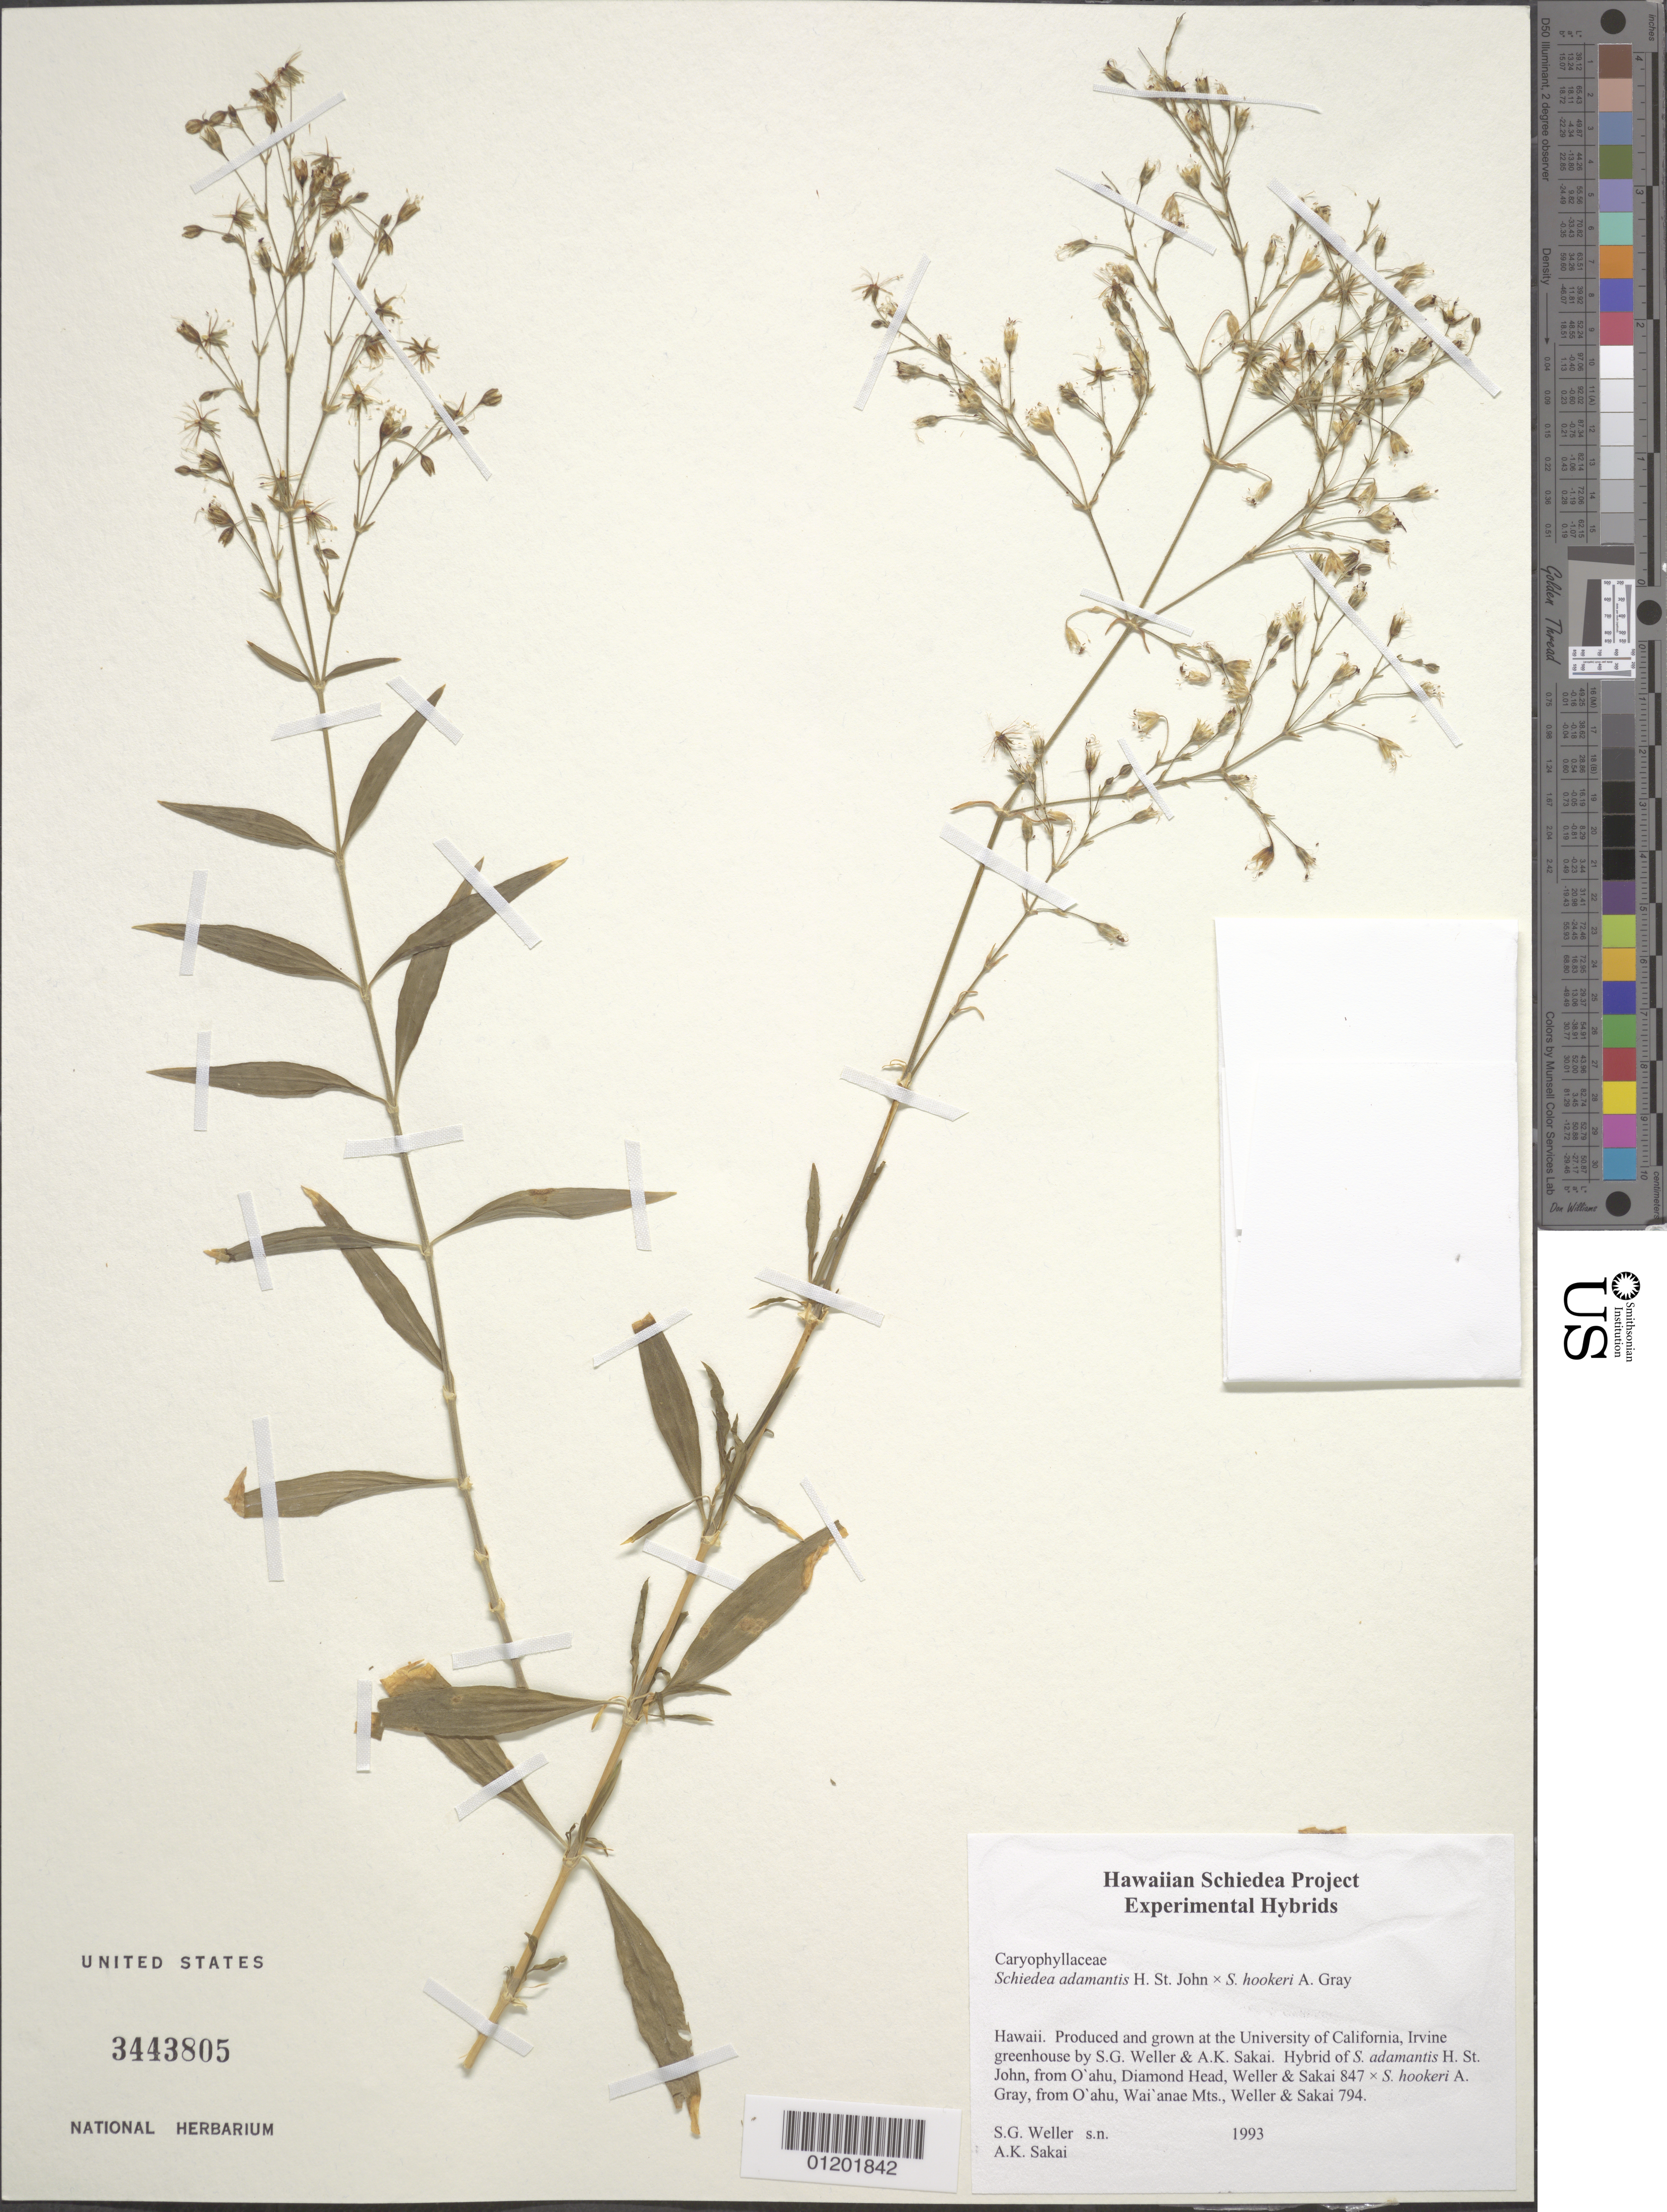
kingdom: Plantae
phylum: Tracheophyta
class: Magnoliopsida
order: Caryophyllales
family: Caryophyllaceae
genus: Schiedea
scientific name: Schiedea adamantis x S. hookeri A. Gray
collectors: S. G. Weller & A. Sakai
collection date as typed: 1993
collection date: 1993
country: United States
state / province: California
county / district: Orange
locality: University of California, Irvine greenhouse.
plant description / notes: Hybrid of S. adamantis H. St. John [from O'ahu, Diamond Head, Weller & Sakai 847] × S. hookeri A. Gray [from O'ahu, Wai'anae Mts., Weller & Sakai 794].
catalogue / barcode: US 3443805